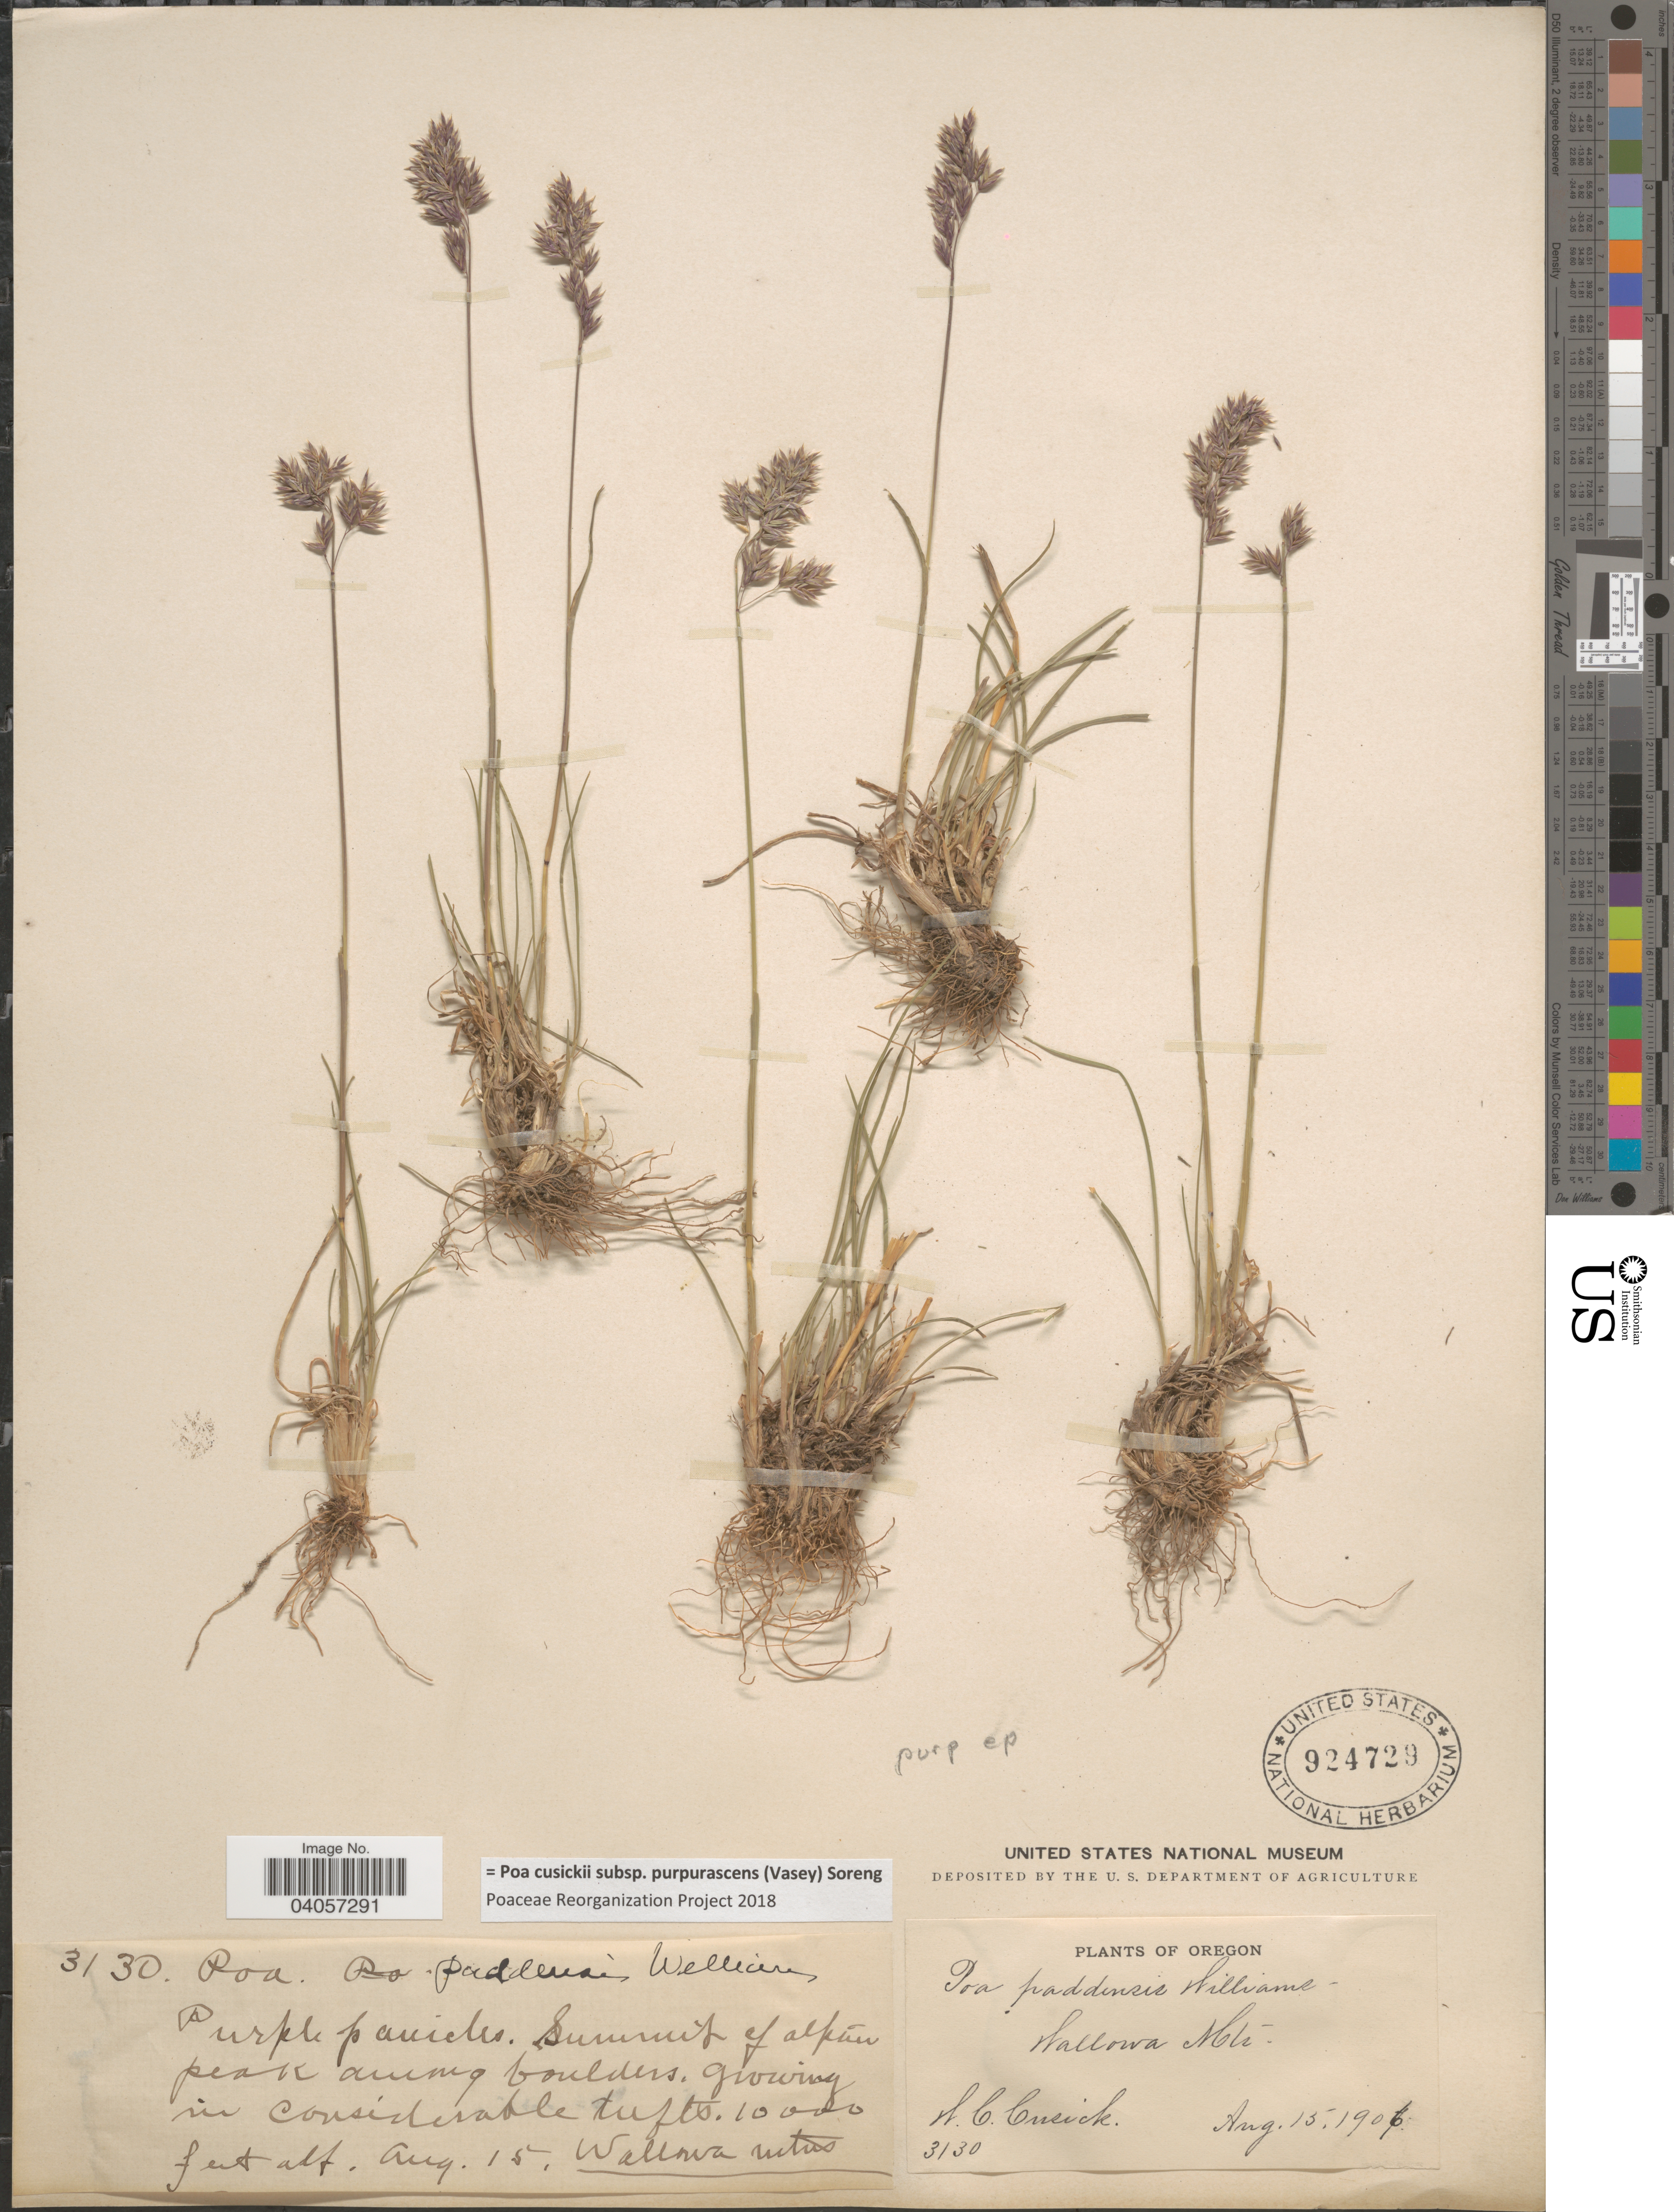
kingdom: Plantae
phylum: Tracheophyta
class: Liliopsida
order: Poales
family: Poaceae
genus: Poa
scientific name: Poa cusickii subsp. purpurascens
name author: (Vasey) Soreng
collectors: W. C. Cusick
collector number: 3130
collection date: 1906-08-15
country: United States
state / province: Oregon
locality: Summit of alpine peak among boulders. Wallowa Mts.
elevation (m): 3048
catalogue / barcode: US 924729